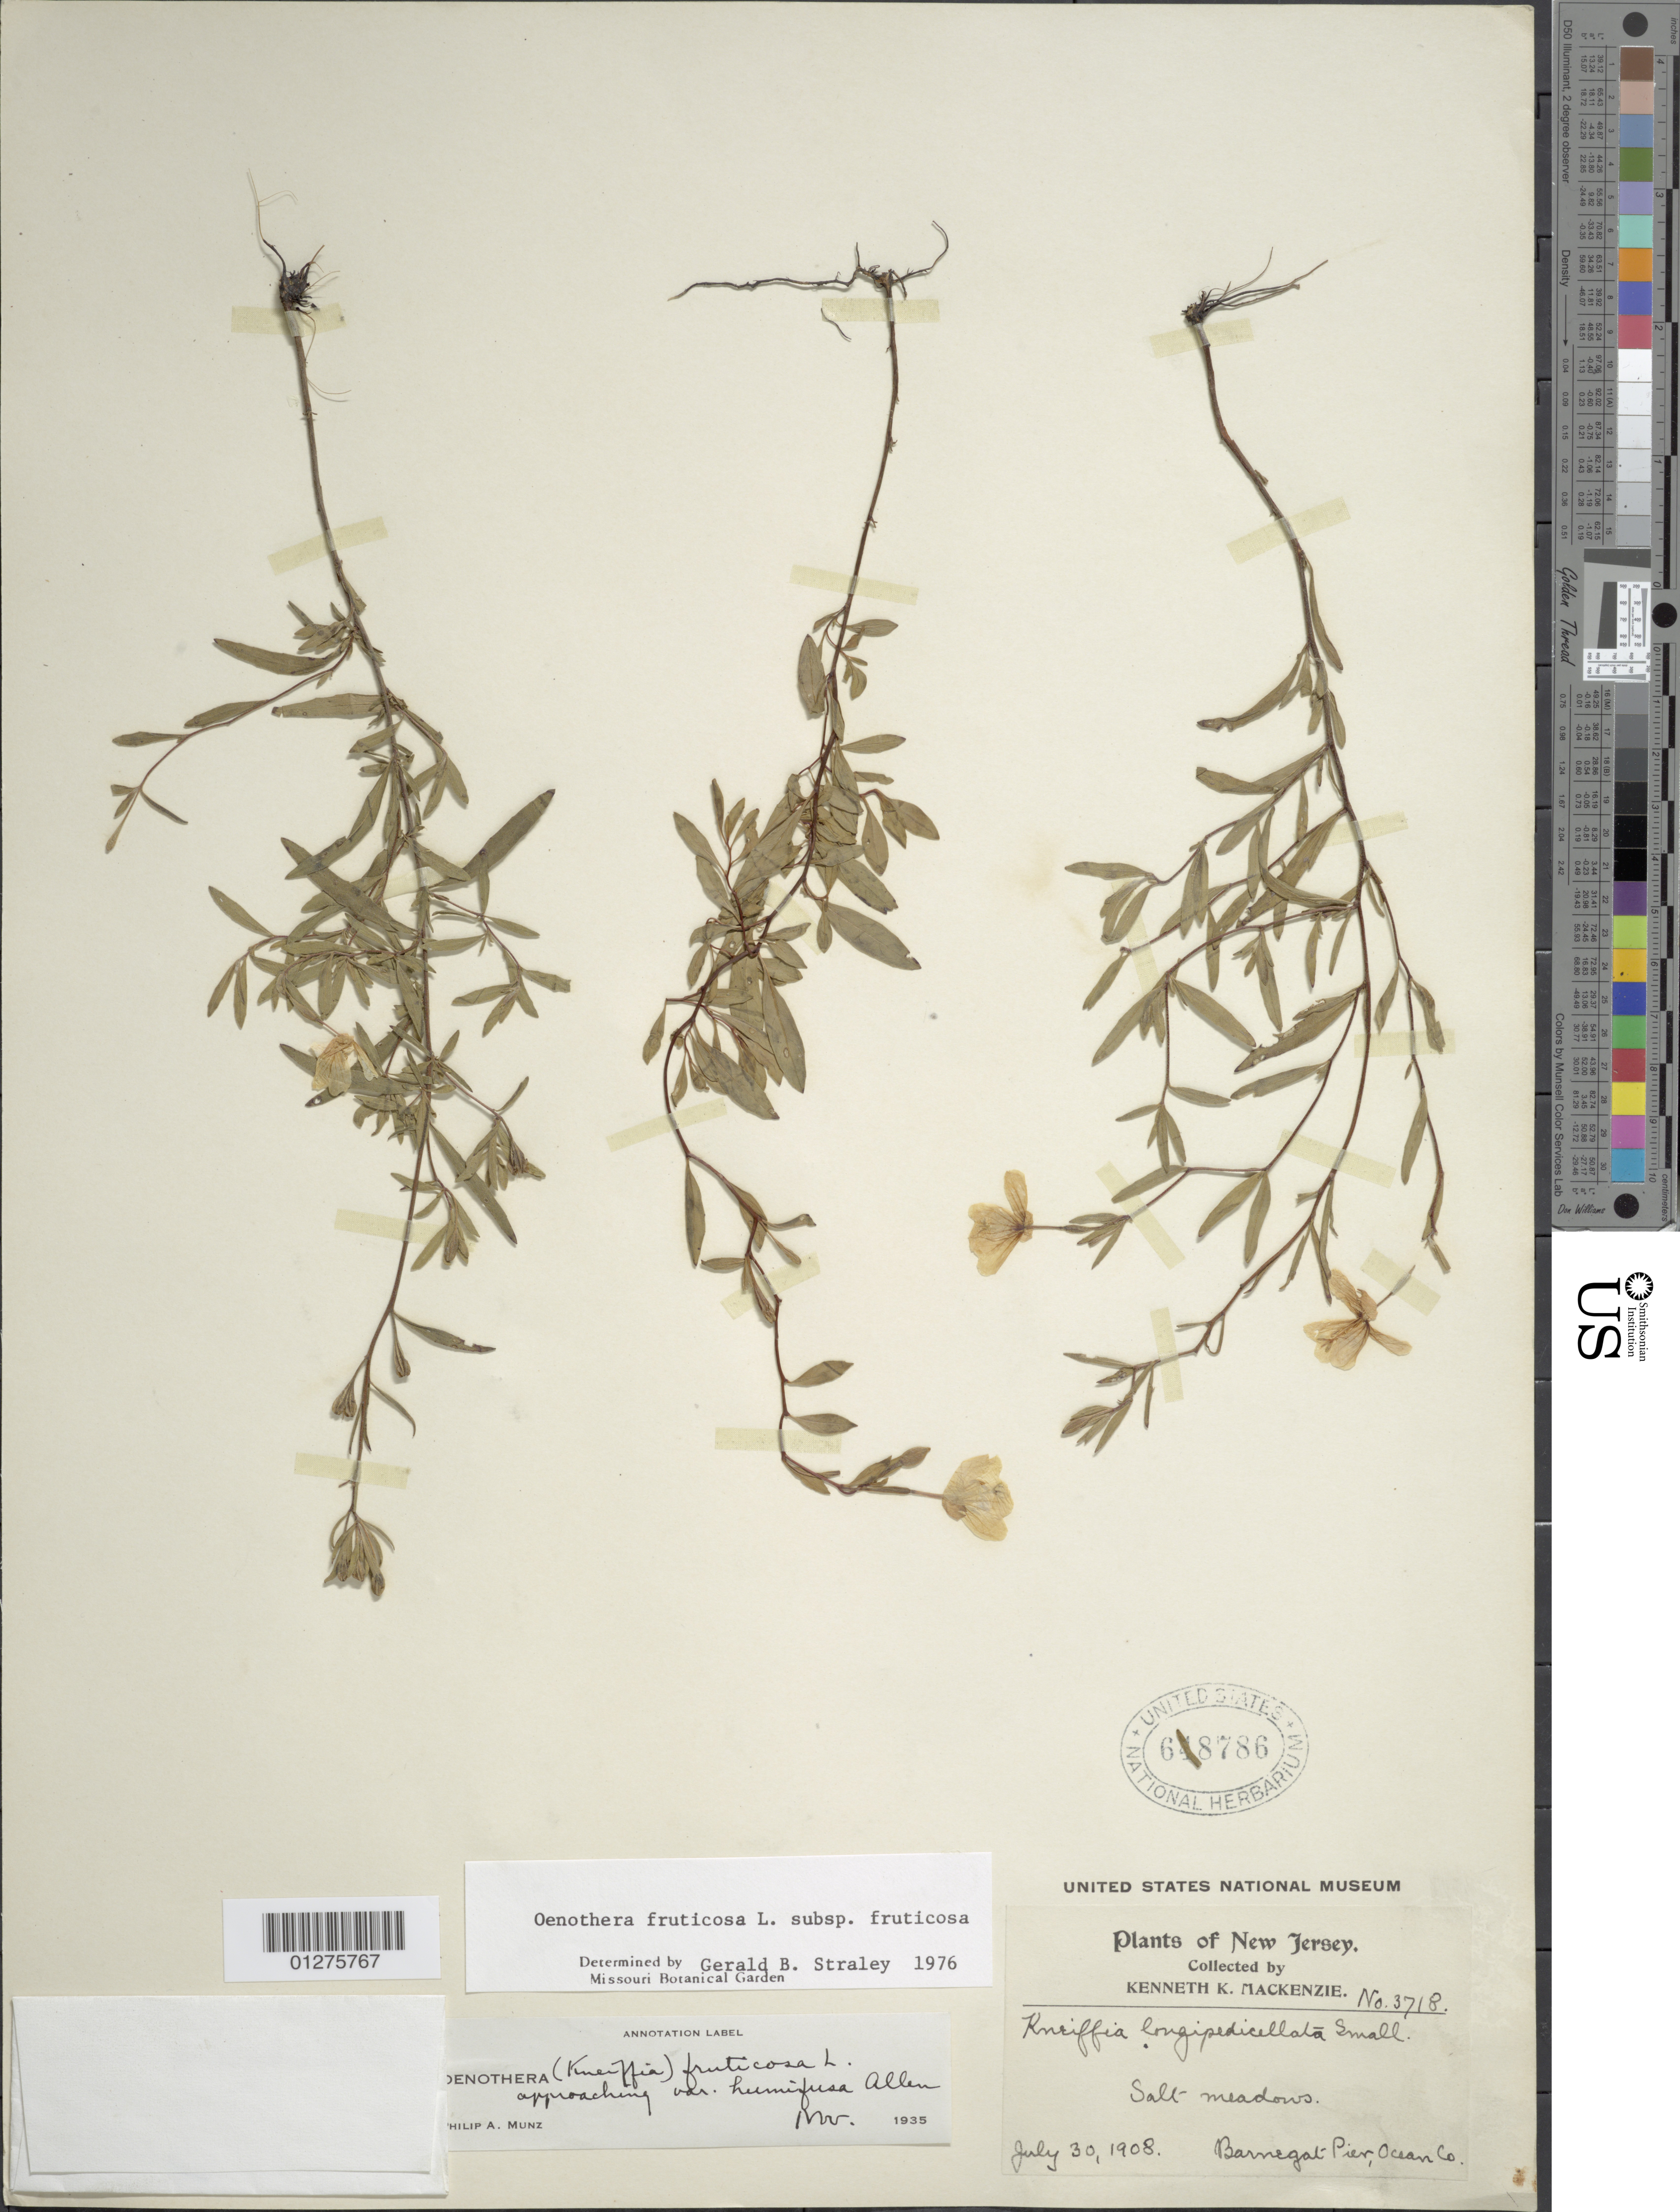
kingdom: Plantae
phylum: Tracheophyta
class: Magnoliopsida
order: Myrtales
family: Onagraceae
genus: Oenothera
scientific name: Oenothera fruticosa subsp. fruticosa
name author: L.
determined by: Straley, G. B.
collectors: K. K. Mackenzie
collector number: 3718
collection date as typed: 30 Jul 1908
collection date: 1908-07-30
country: United States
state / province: New Jersey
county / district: Ocean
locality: Barnegat pier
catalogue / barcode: US 648786